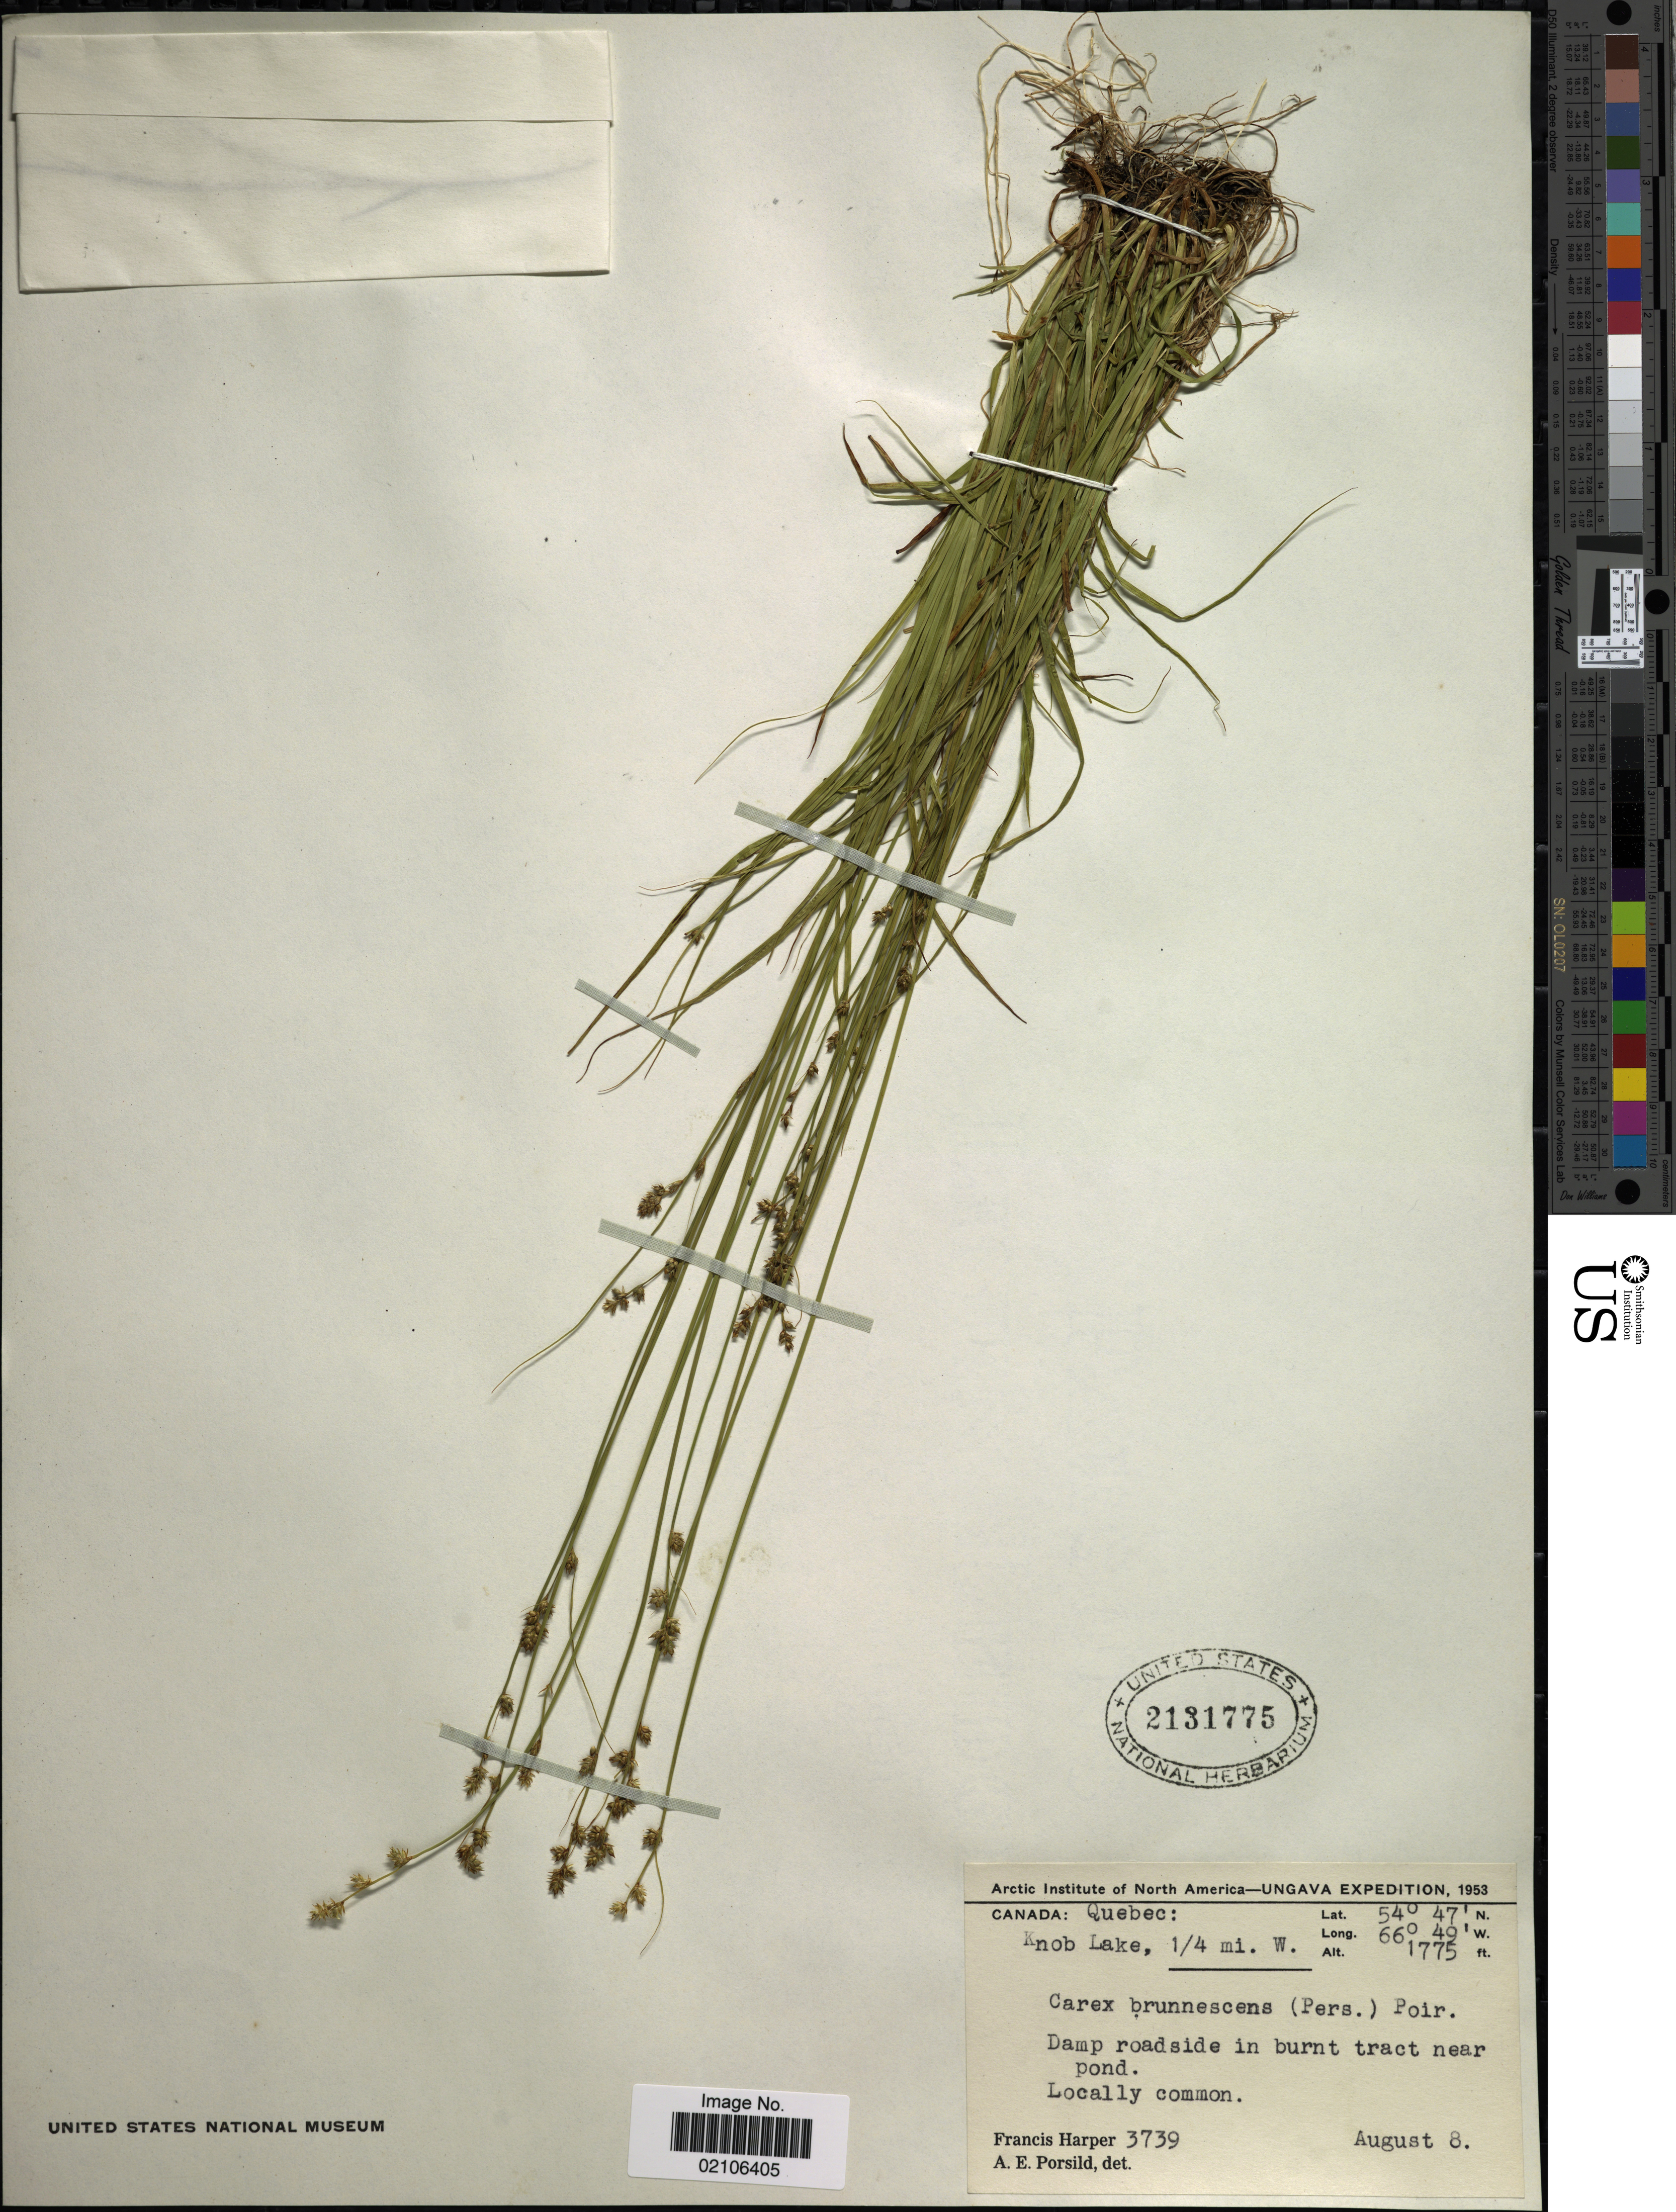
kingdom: Plantae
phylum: Tracheophyta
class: Liliopsida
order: Poales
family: Cyperaceae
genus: Carex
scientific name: Carex brunnescens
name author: (Pers.) Poir.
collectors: F. Harper & A. E. Porsild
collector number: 3739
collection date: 1953-08-08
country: Canada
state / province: Quebec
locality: Ungava, Knob Lake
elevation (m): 541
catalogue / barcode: US 2131775